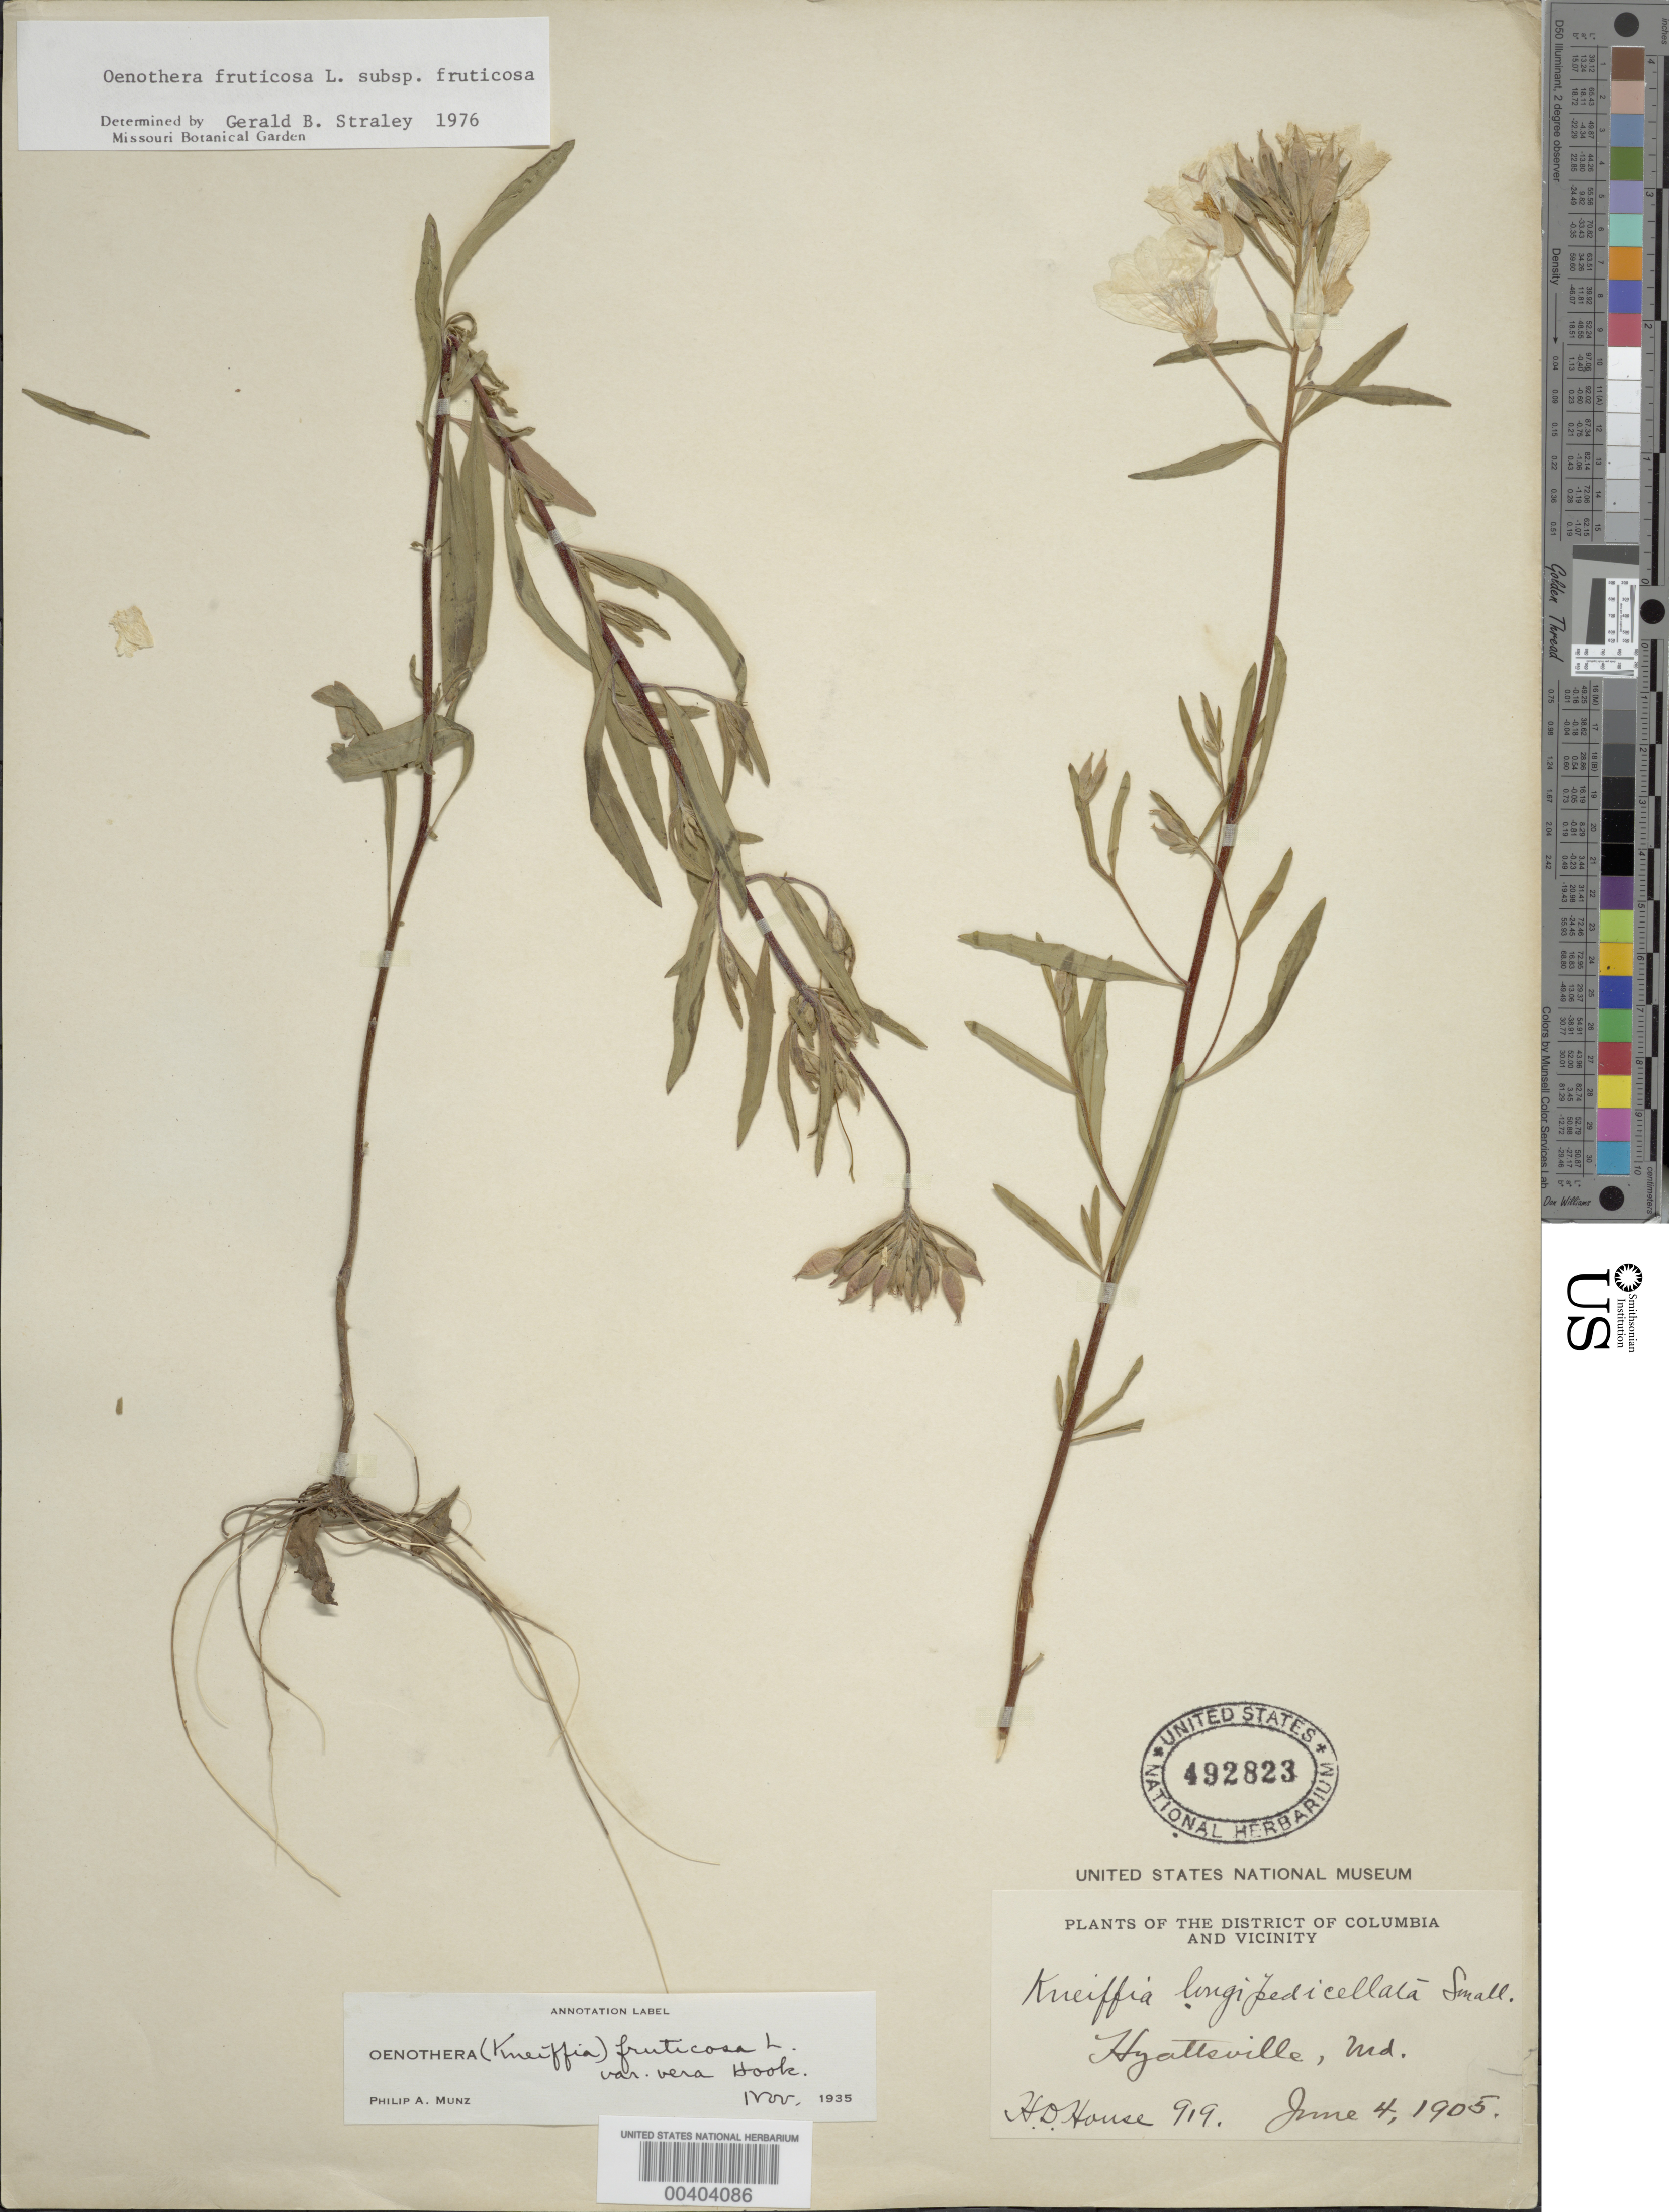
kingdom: Plantae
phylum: Tracheophyta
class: Magnoliopsida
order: Myrtales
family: Onagraceae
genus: Oenothera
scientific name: Oenothera fruticosa subsp. fruticosa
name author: L.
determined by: Straley, G. B.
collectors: H. D. House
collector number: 919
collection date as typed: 04 Jun 1905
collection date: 1905-06-04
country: United States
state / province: Maryland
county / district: Prince George's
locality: Hyattsville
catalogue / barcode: US 492823